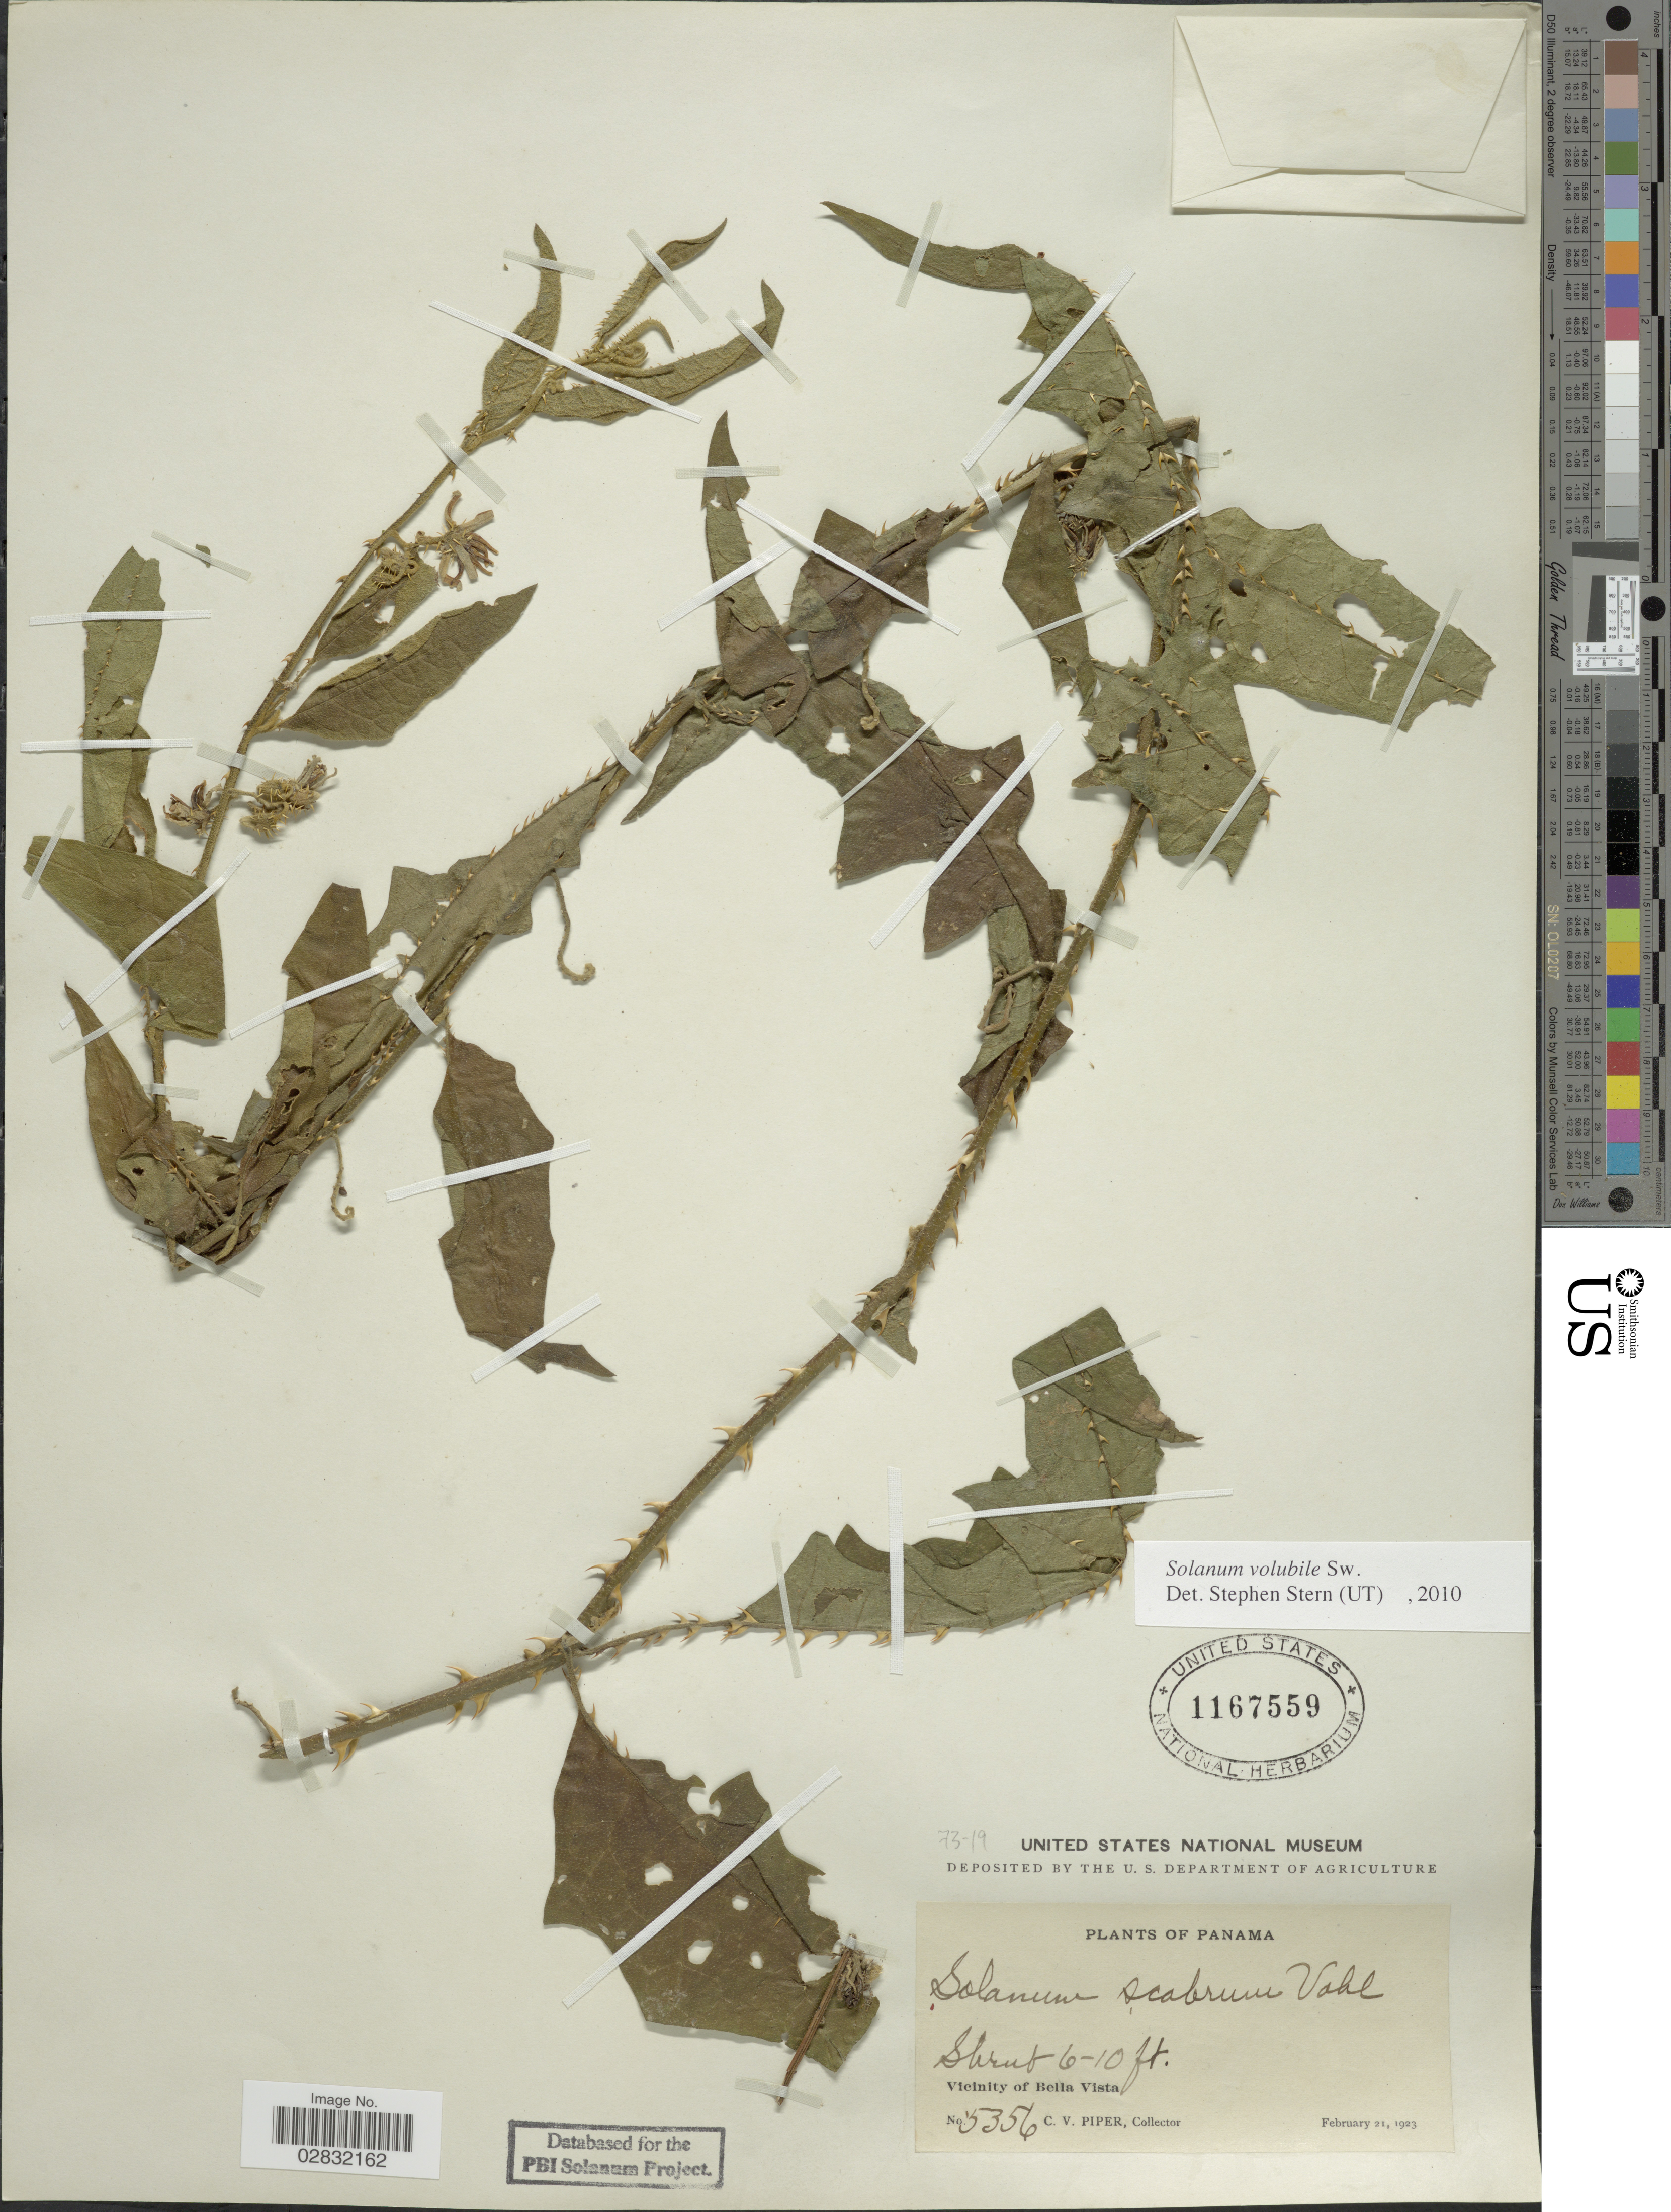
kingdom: Plantae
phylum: Tracheophyta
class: Magnoliopsida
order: Solanales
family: Solanaceae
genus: Solanum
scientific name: Solanum volubile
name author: Sw.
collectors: C. V. Piper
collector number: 5356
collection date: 1923-02-21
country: Panama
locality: Vicinity of Bella Vista.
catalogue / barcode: US 1167559